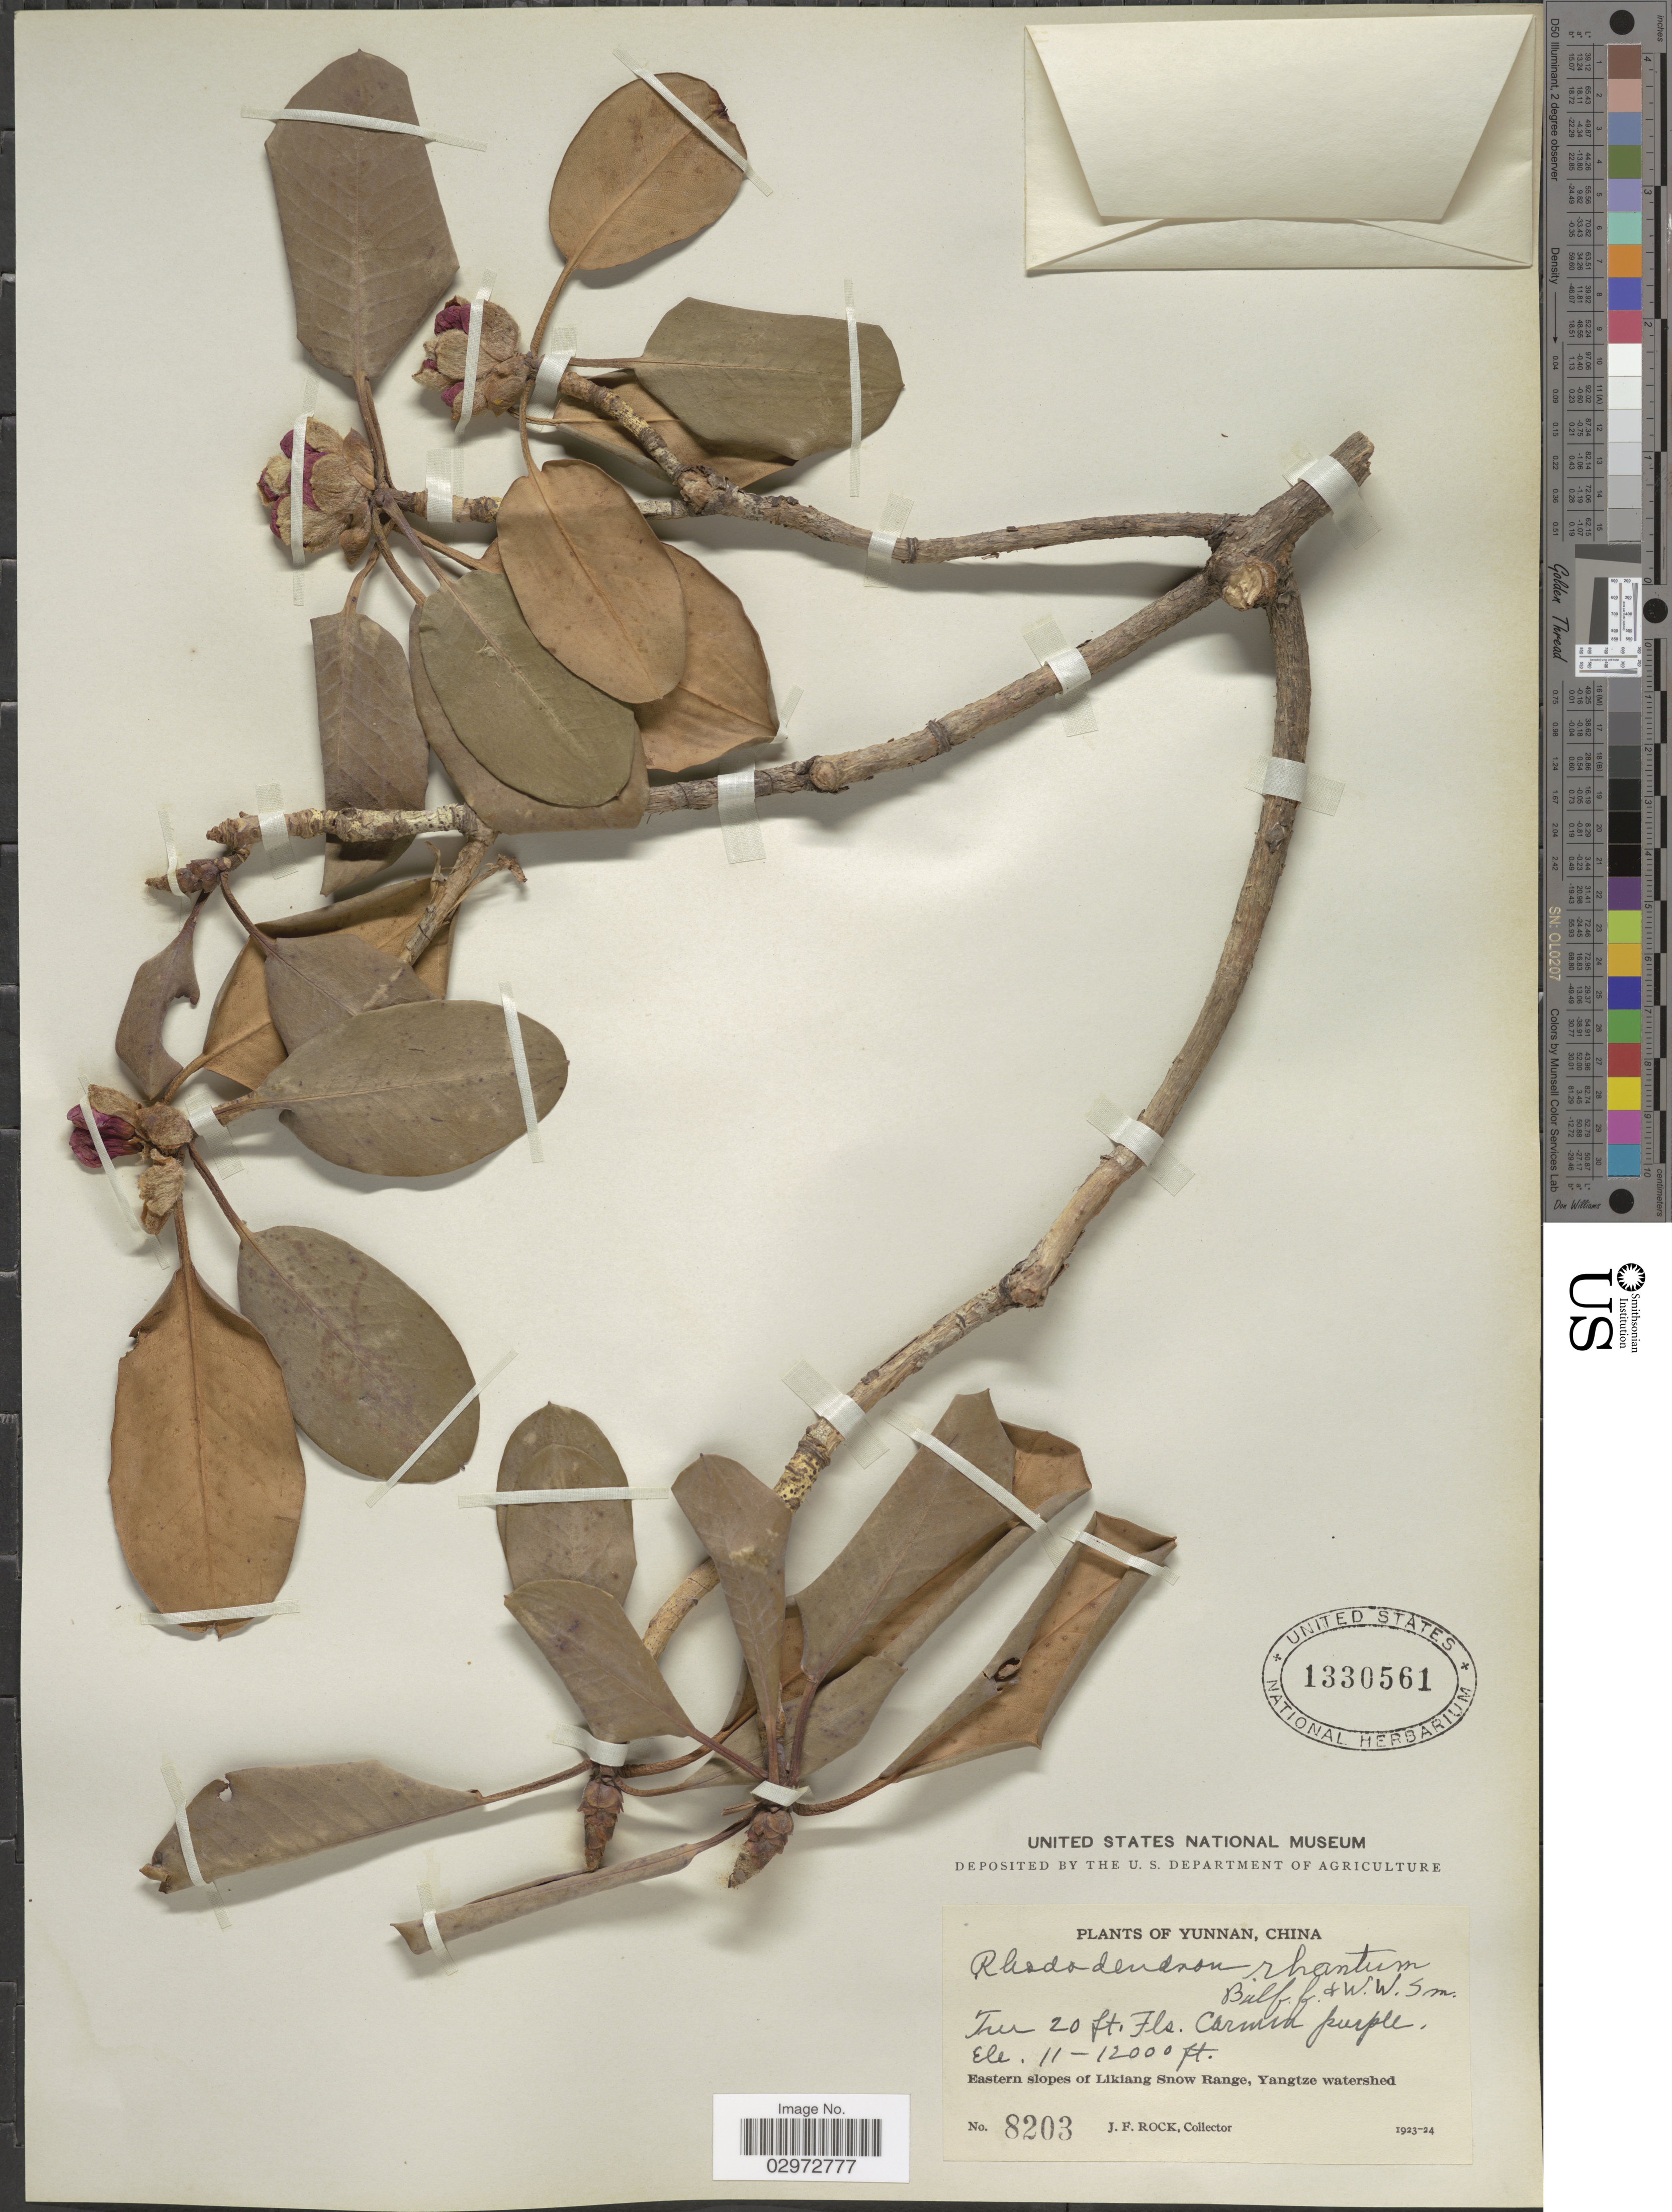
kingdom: Plantae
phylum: Tracheophyta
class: Magnoliopsida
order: Ericales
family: Ericaceae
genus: Rhododendron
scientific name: Rhododendron rhantum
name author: Balf. f. & W.W. Sm.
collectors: J. Rock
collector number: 8203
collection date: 1923/1924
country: China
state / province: Yunnan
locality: Eastern slopes of Likiang Snow Range, Yangtze watershed.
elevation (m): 3353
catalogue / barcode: US 1330561